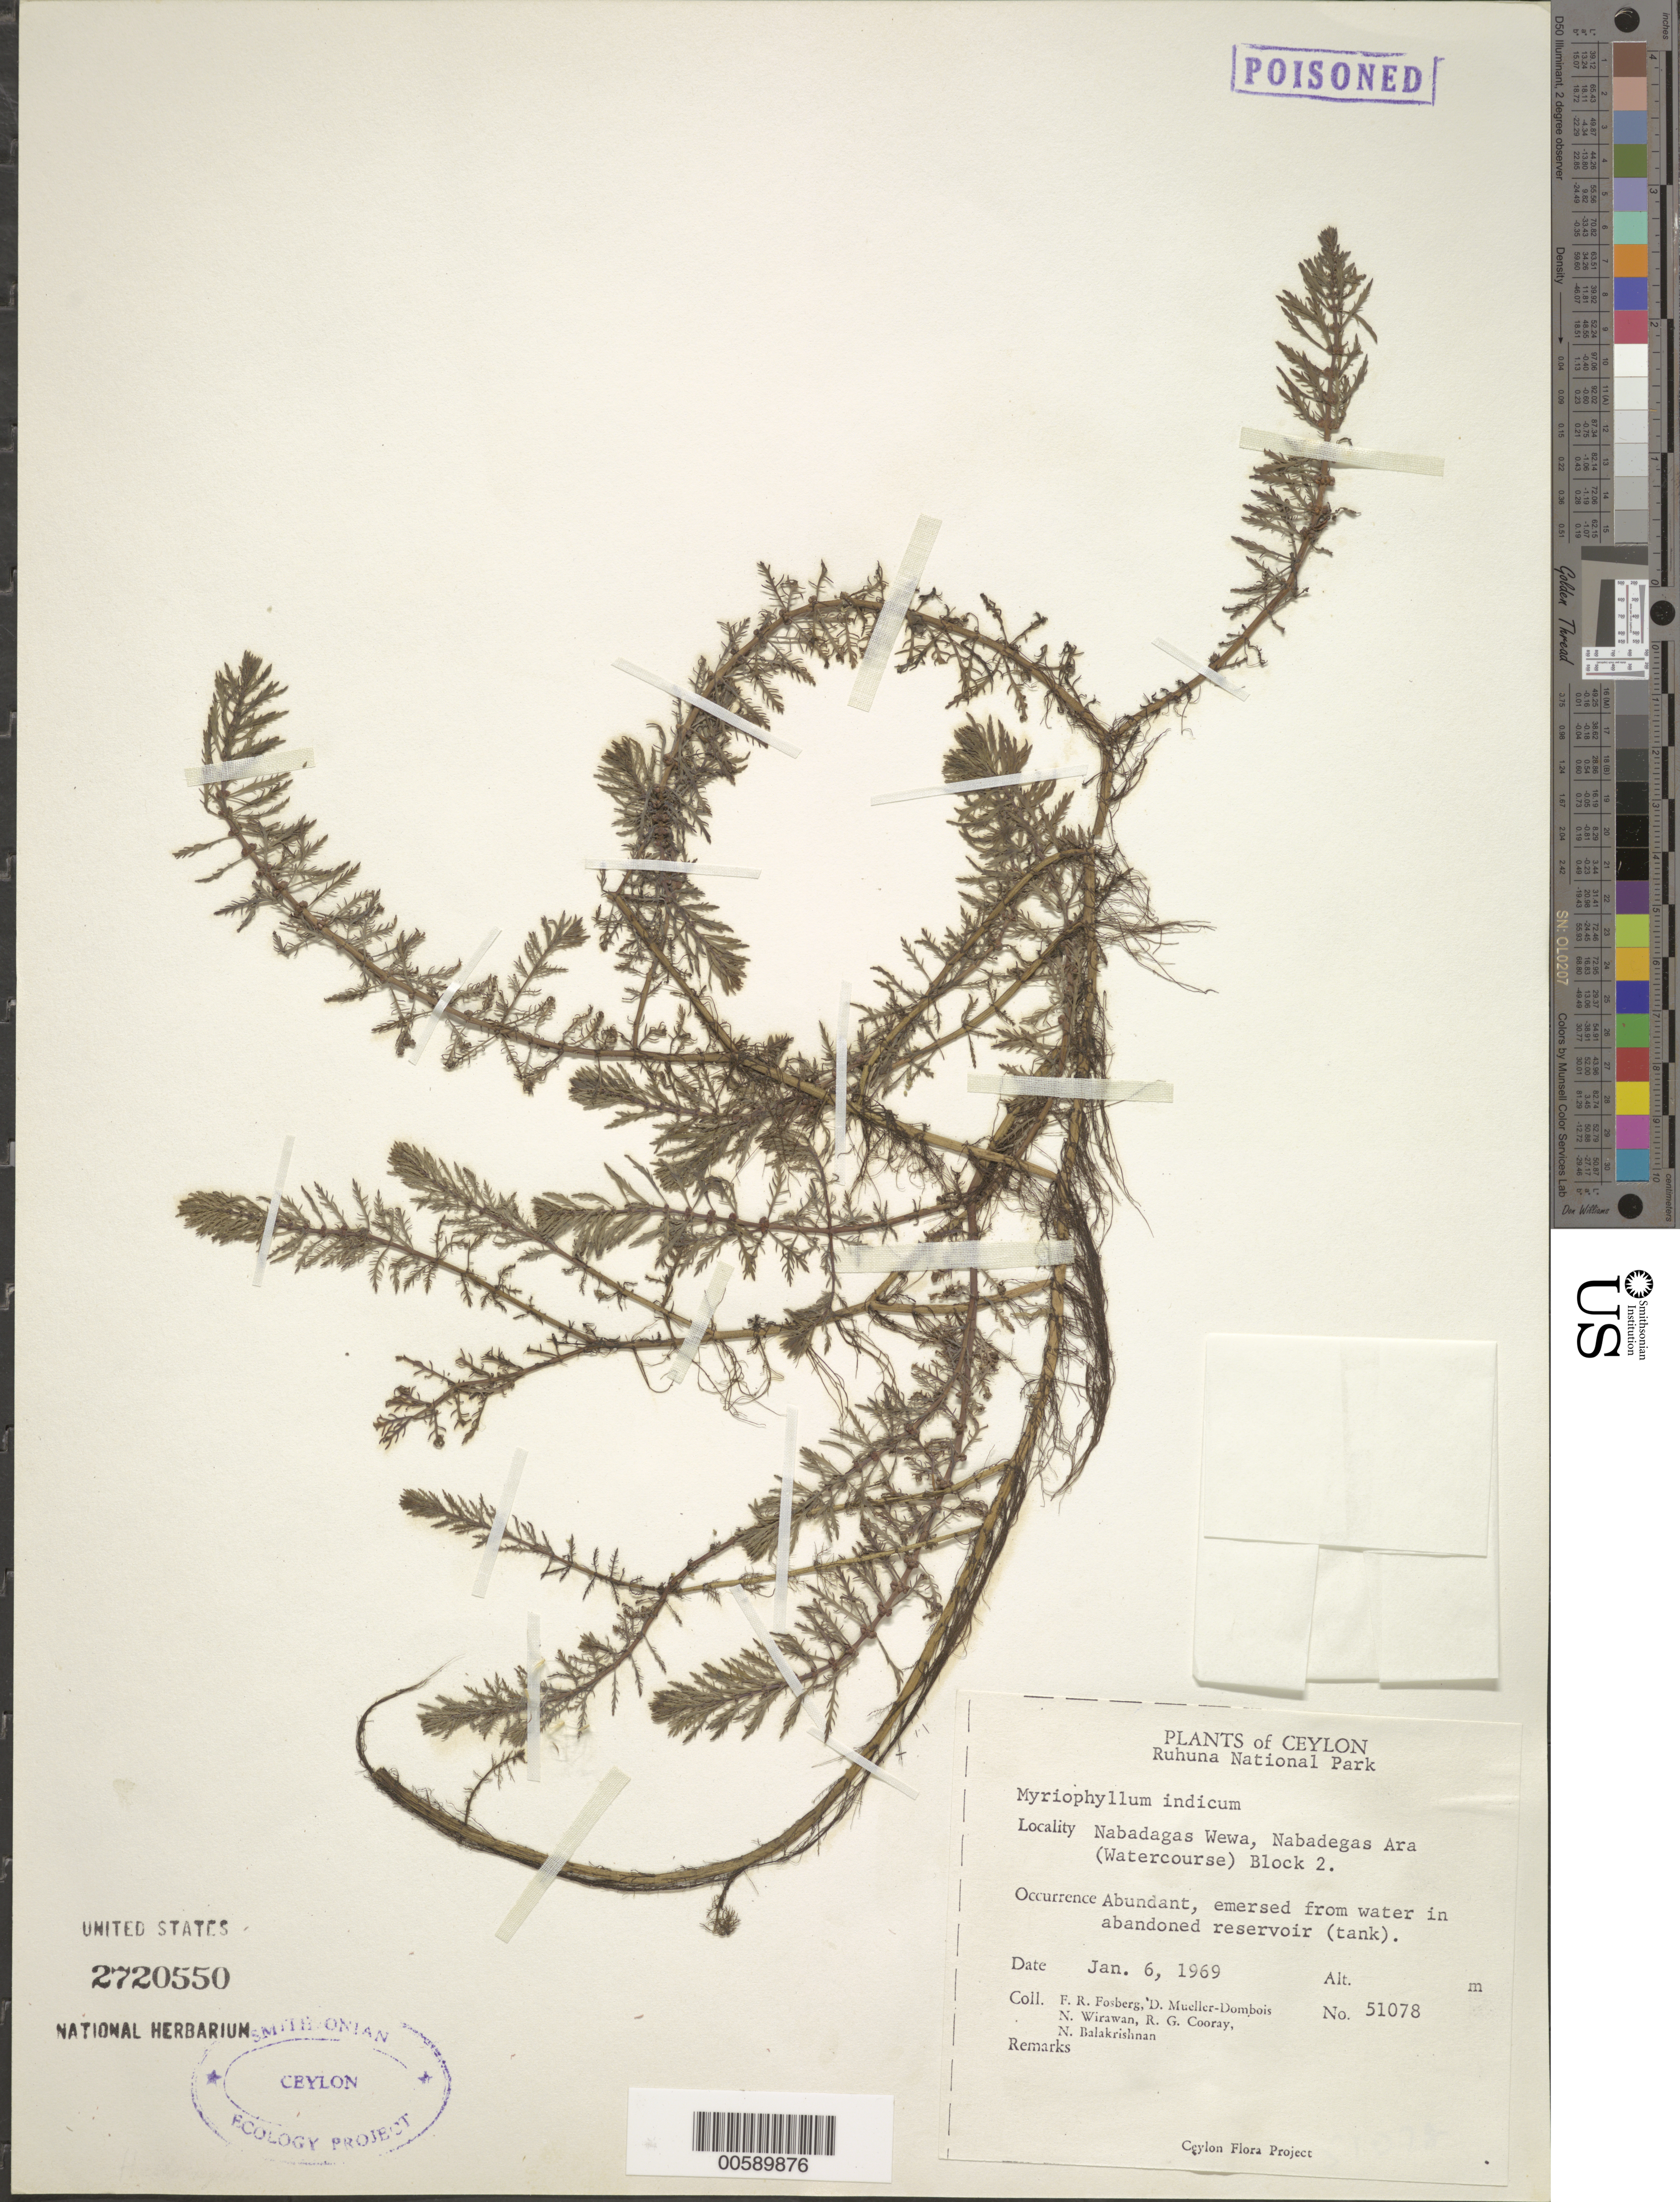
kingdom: Plantae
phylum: Tracheophyta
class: Magnoliopsida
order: Saxifragales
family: Haloragaceae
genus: Myriophyllum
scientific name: Myriophyllum indicum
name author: Willd.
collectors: F. R. Fosberg, D. Mueller-Dombois, N. Wirawan, R. Cooray & N. Balakrishnan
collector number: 51078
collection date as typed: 06 Jan 1969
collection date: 1969-01-06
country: Sri Lanka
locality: Nabadagas Wewa, Nabadegas Ara, Ruhuna National Park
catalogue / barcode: US 2720550